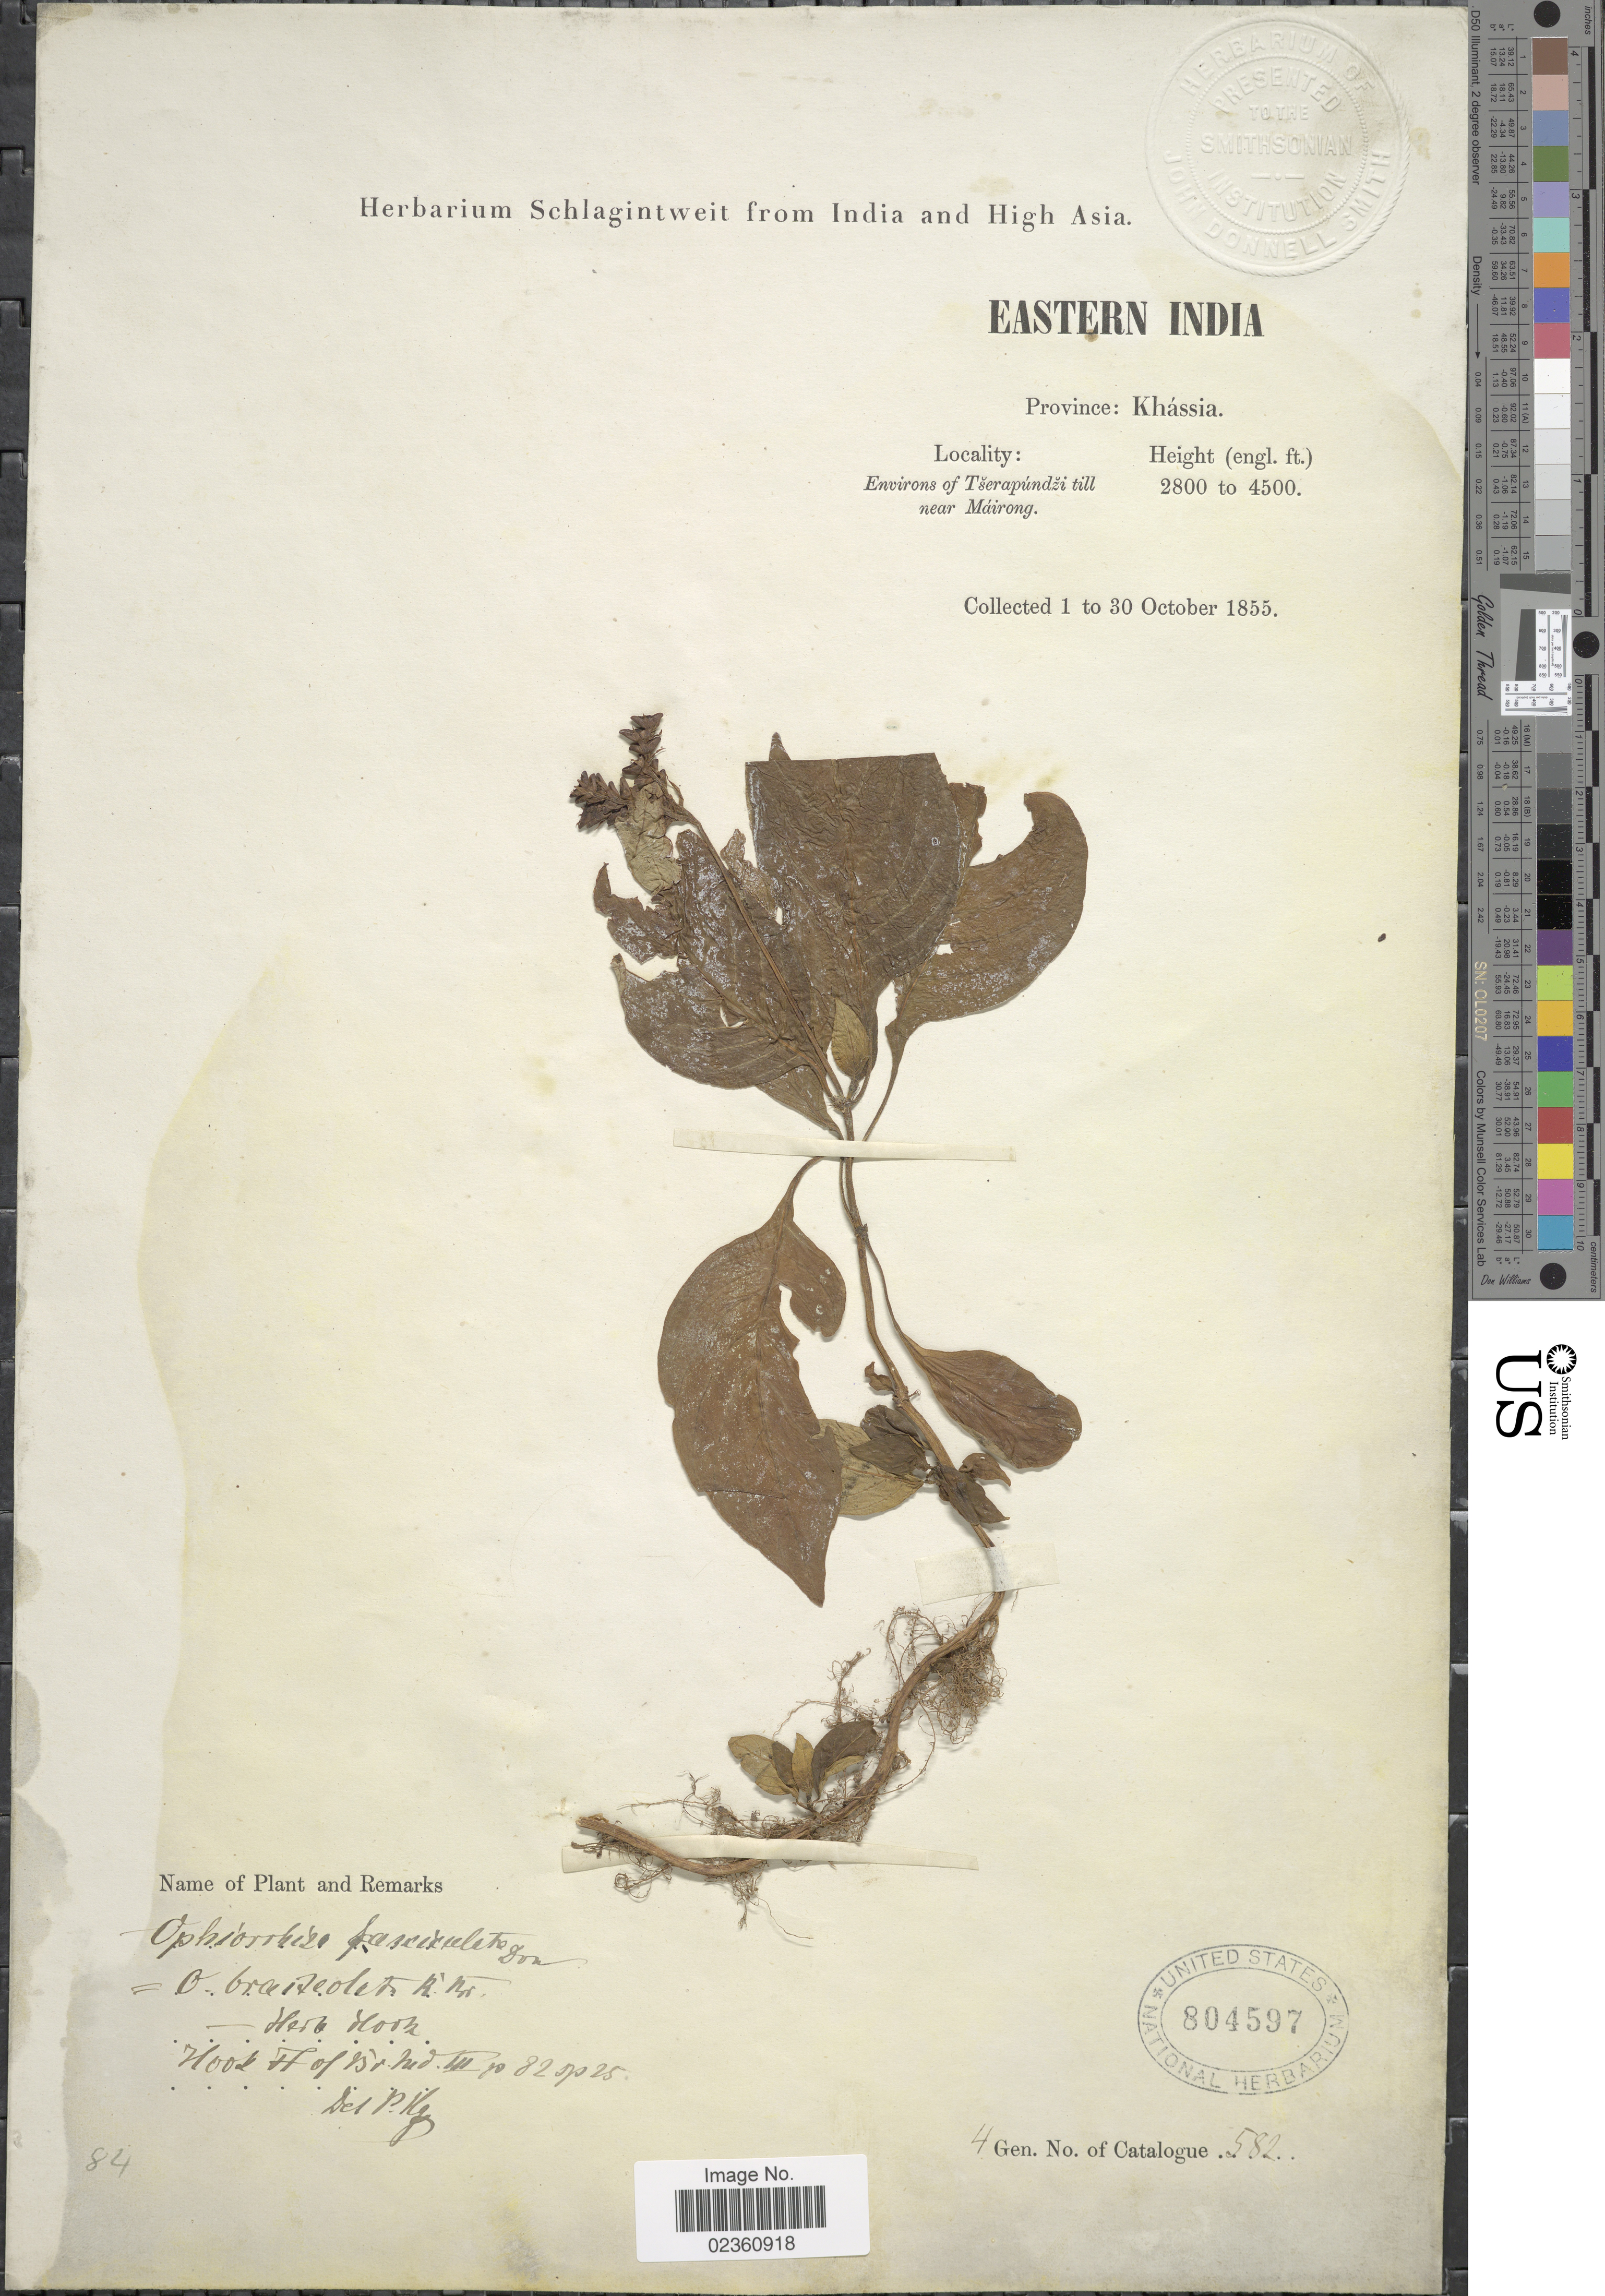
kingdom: Plantae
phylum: Tracheophyta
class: Magnoliopsida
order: Gentianales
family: Rubiaceae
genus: Ophiorrhiza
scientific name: Ophiorrhiza fasciculata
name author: D. Don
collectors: ex herb. Schlagintweit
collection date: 1855-10-01/1855-10-30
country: India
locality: Eastern India, Province: Khássia, Environs of Tserapúndzi till near Máirong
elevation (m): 853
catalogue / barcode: US 804597